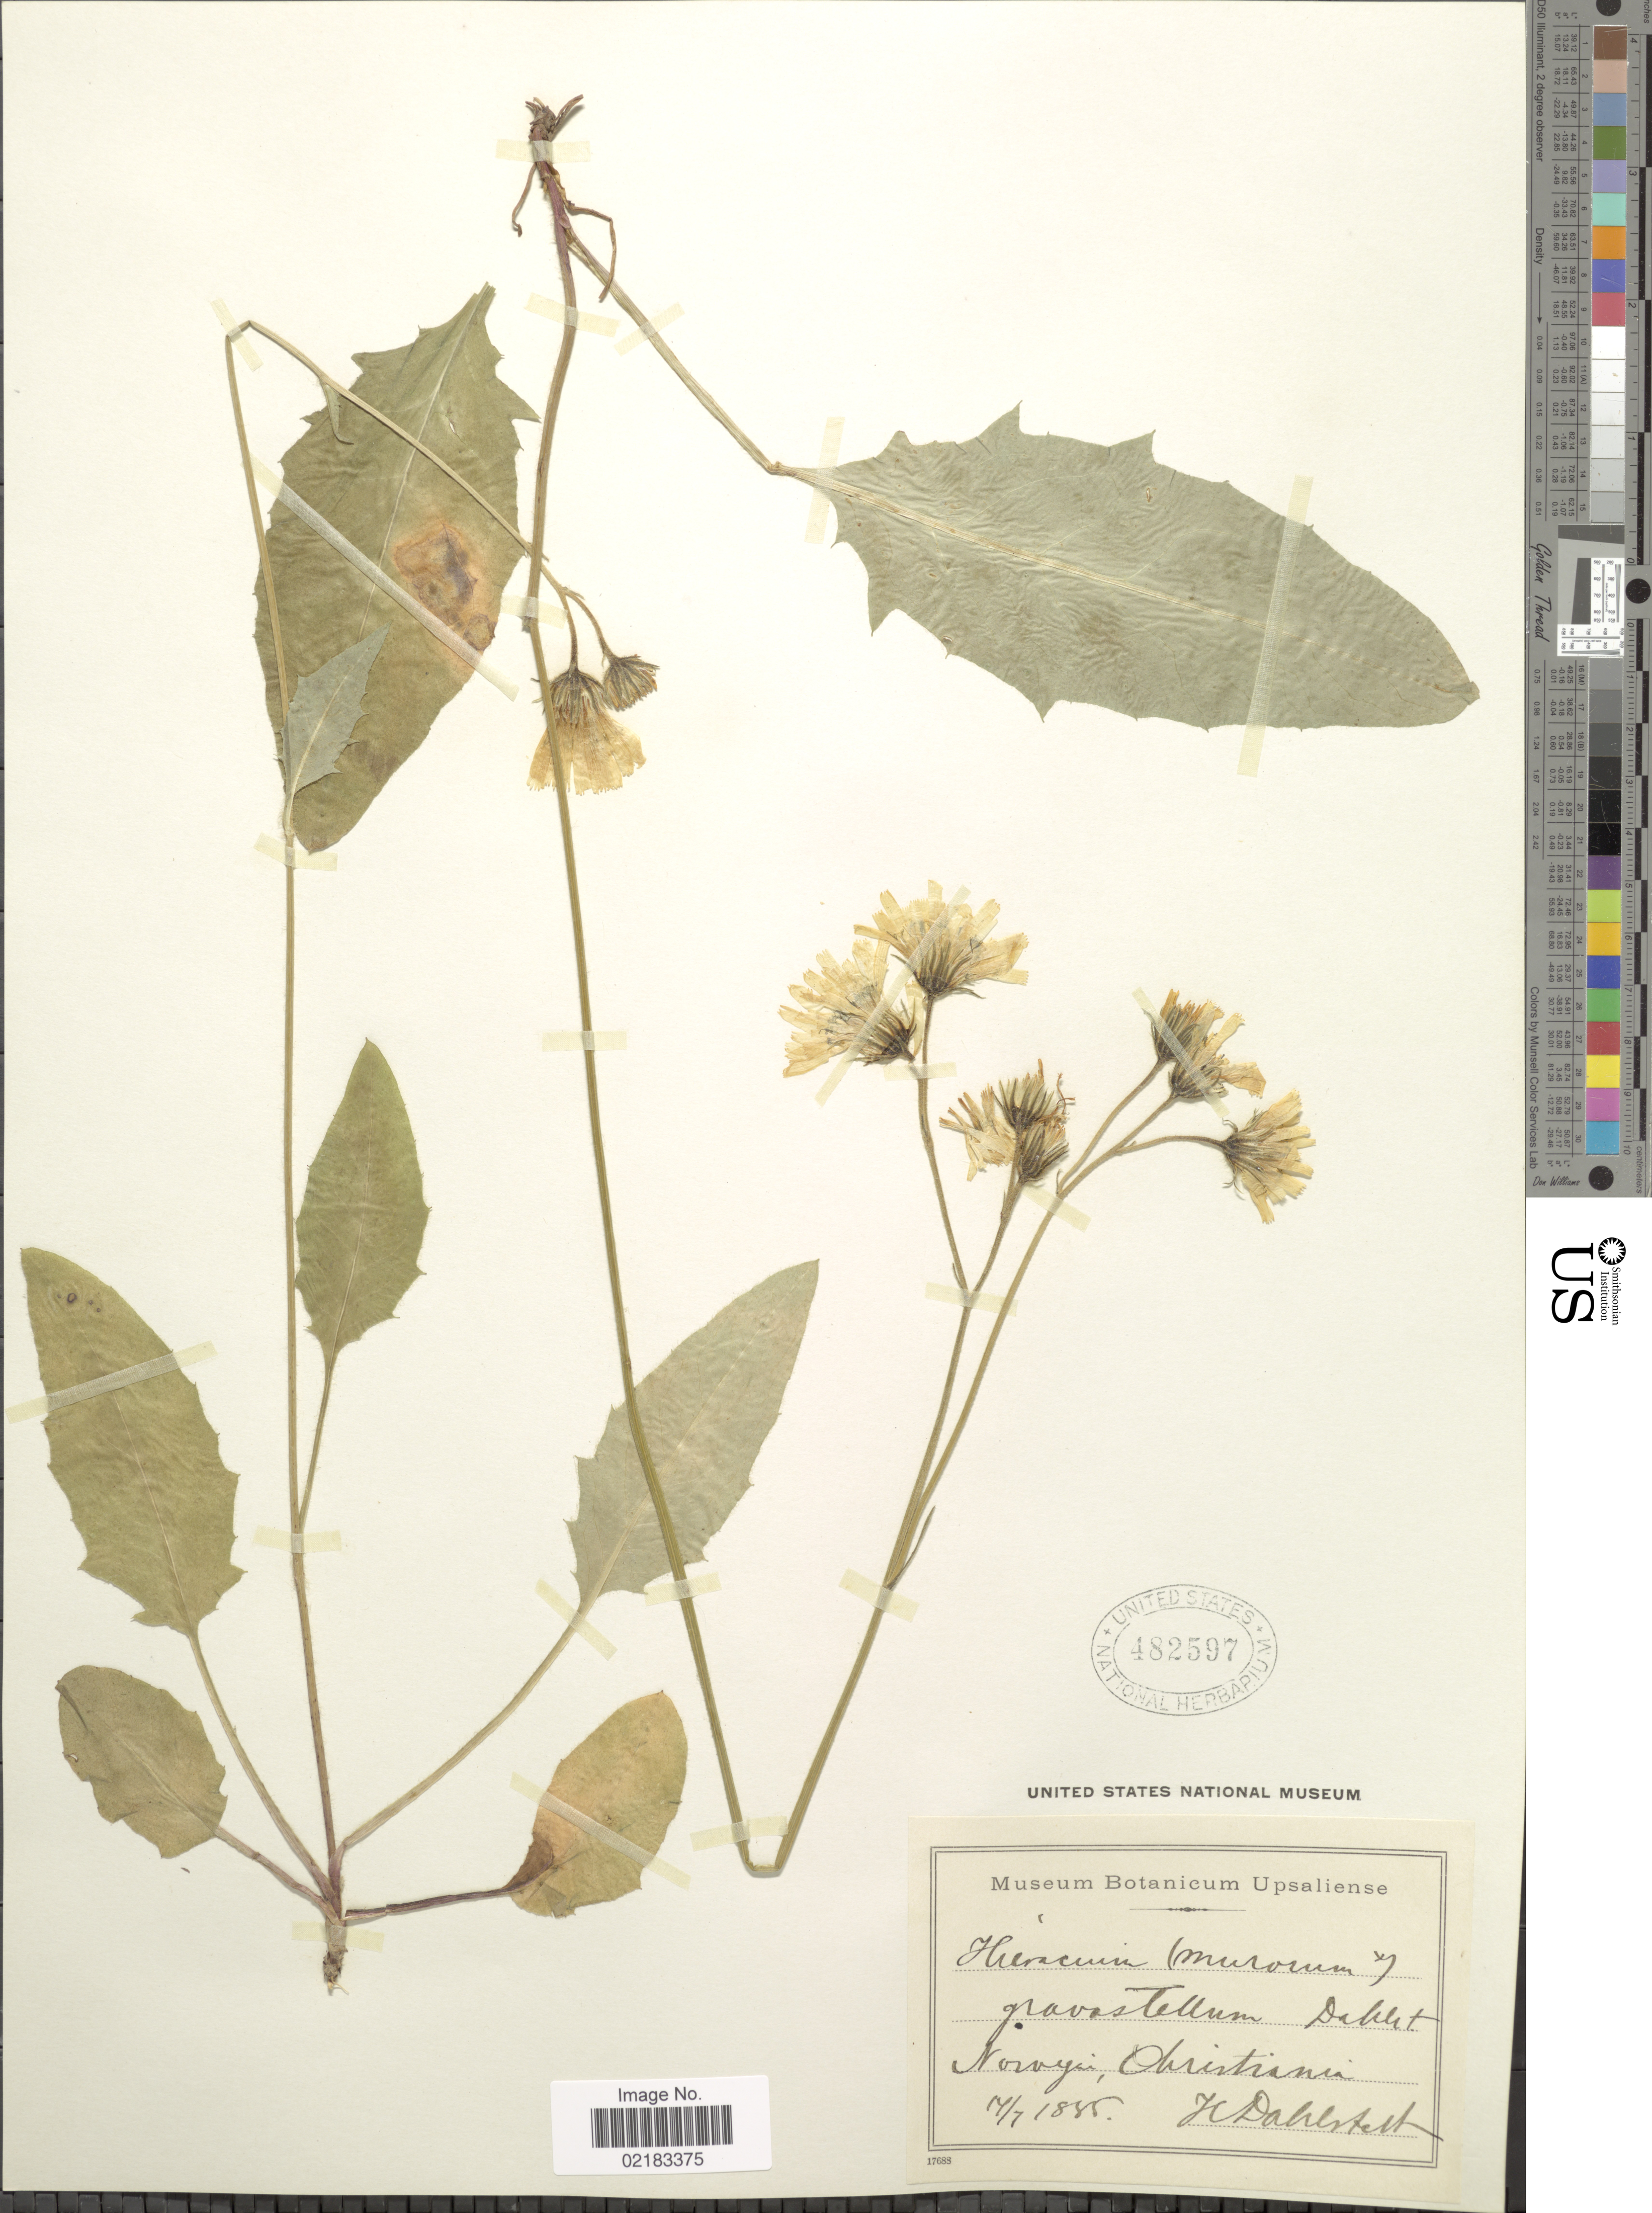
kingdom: Plantae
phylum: Tracheophyta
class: Magnoliopsida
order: Asterales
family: Asteraceae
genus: Hieracium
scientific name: Hieracium murorum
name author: L.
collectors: H. G. Dahlstedt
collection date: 1885-07-14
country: Norway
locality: Christiania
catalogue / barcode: US 482597